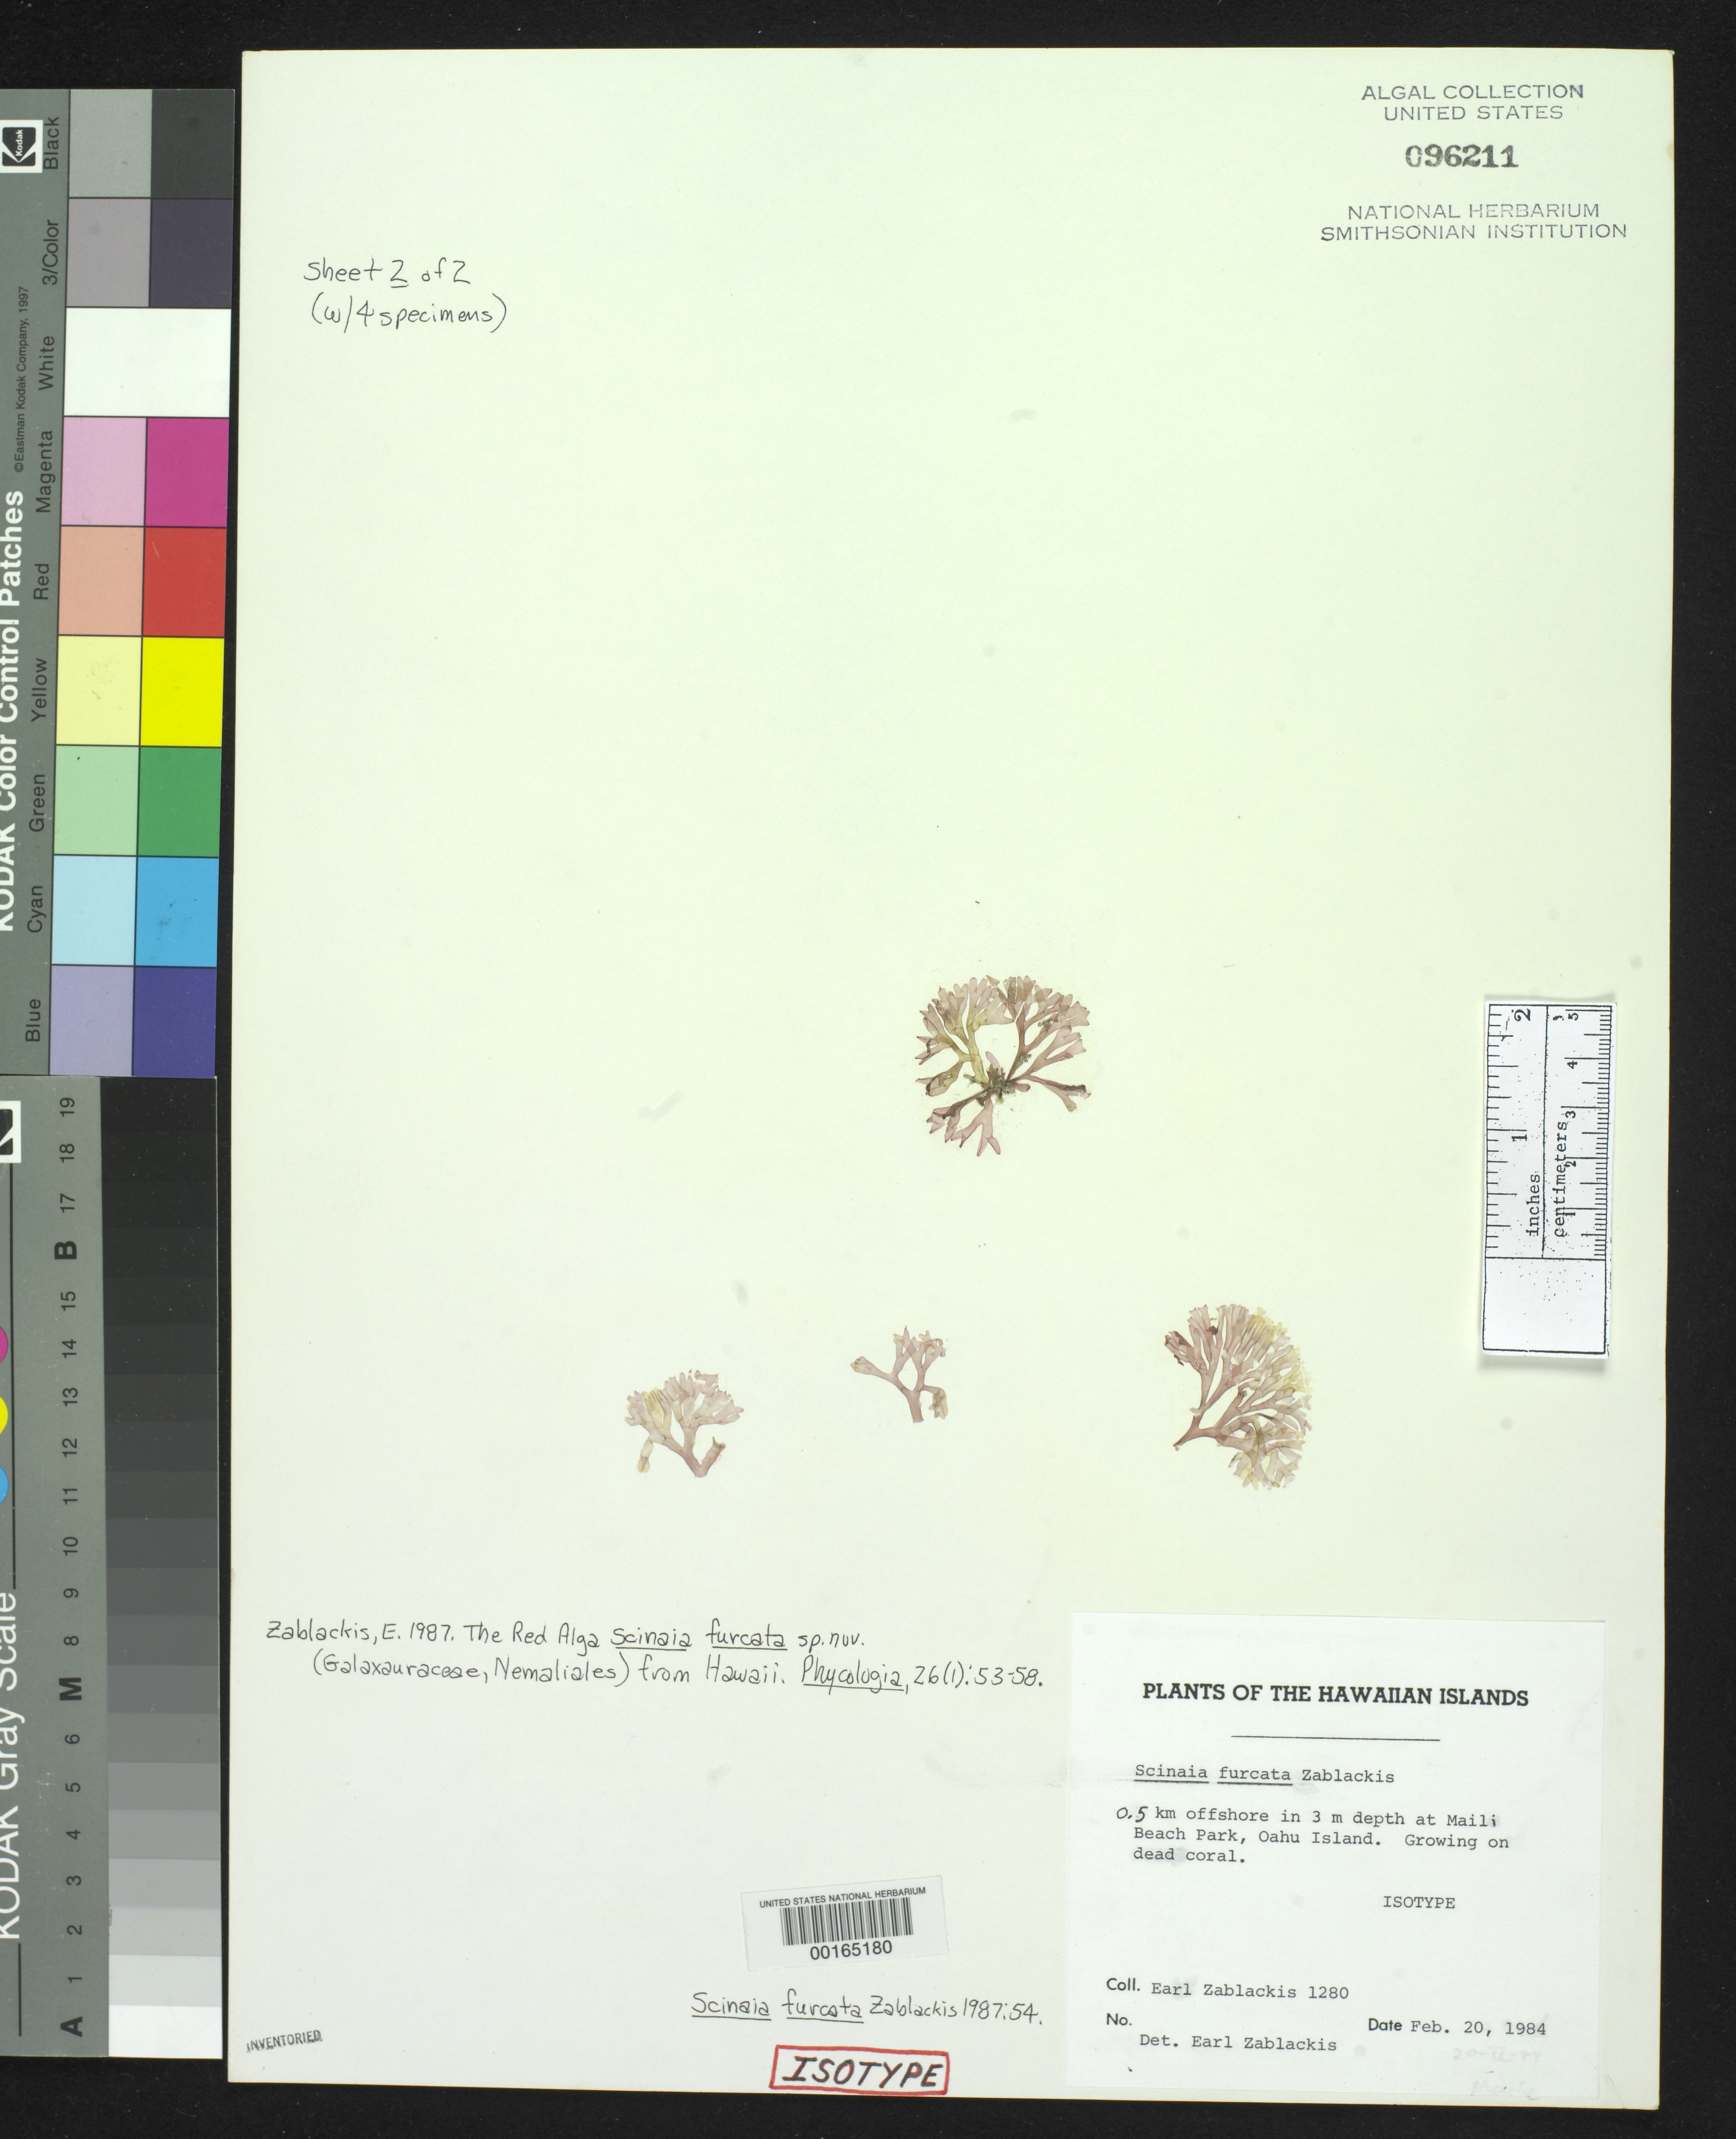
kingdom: Plantae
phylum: Rhodophyta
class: Florideophyceae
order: Nemaliales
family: Scinaiaceae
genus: Scinaia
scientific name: Scinaia furcata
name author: Zablackis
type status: Isotype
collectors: E. Zablackis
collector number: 1280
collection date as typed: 20 Feb 1984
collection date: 1984-02-20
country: United States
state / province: Hawaii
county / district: Honolulu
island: Oahu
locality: Off Maili Beach Park.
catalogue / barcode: US 96211